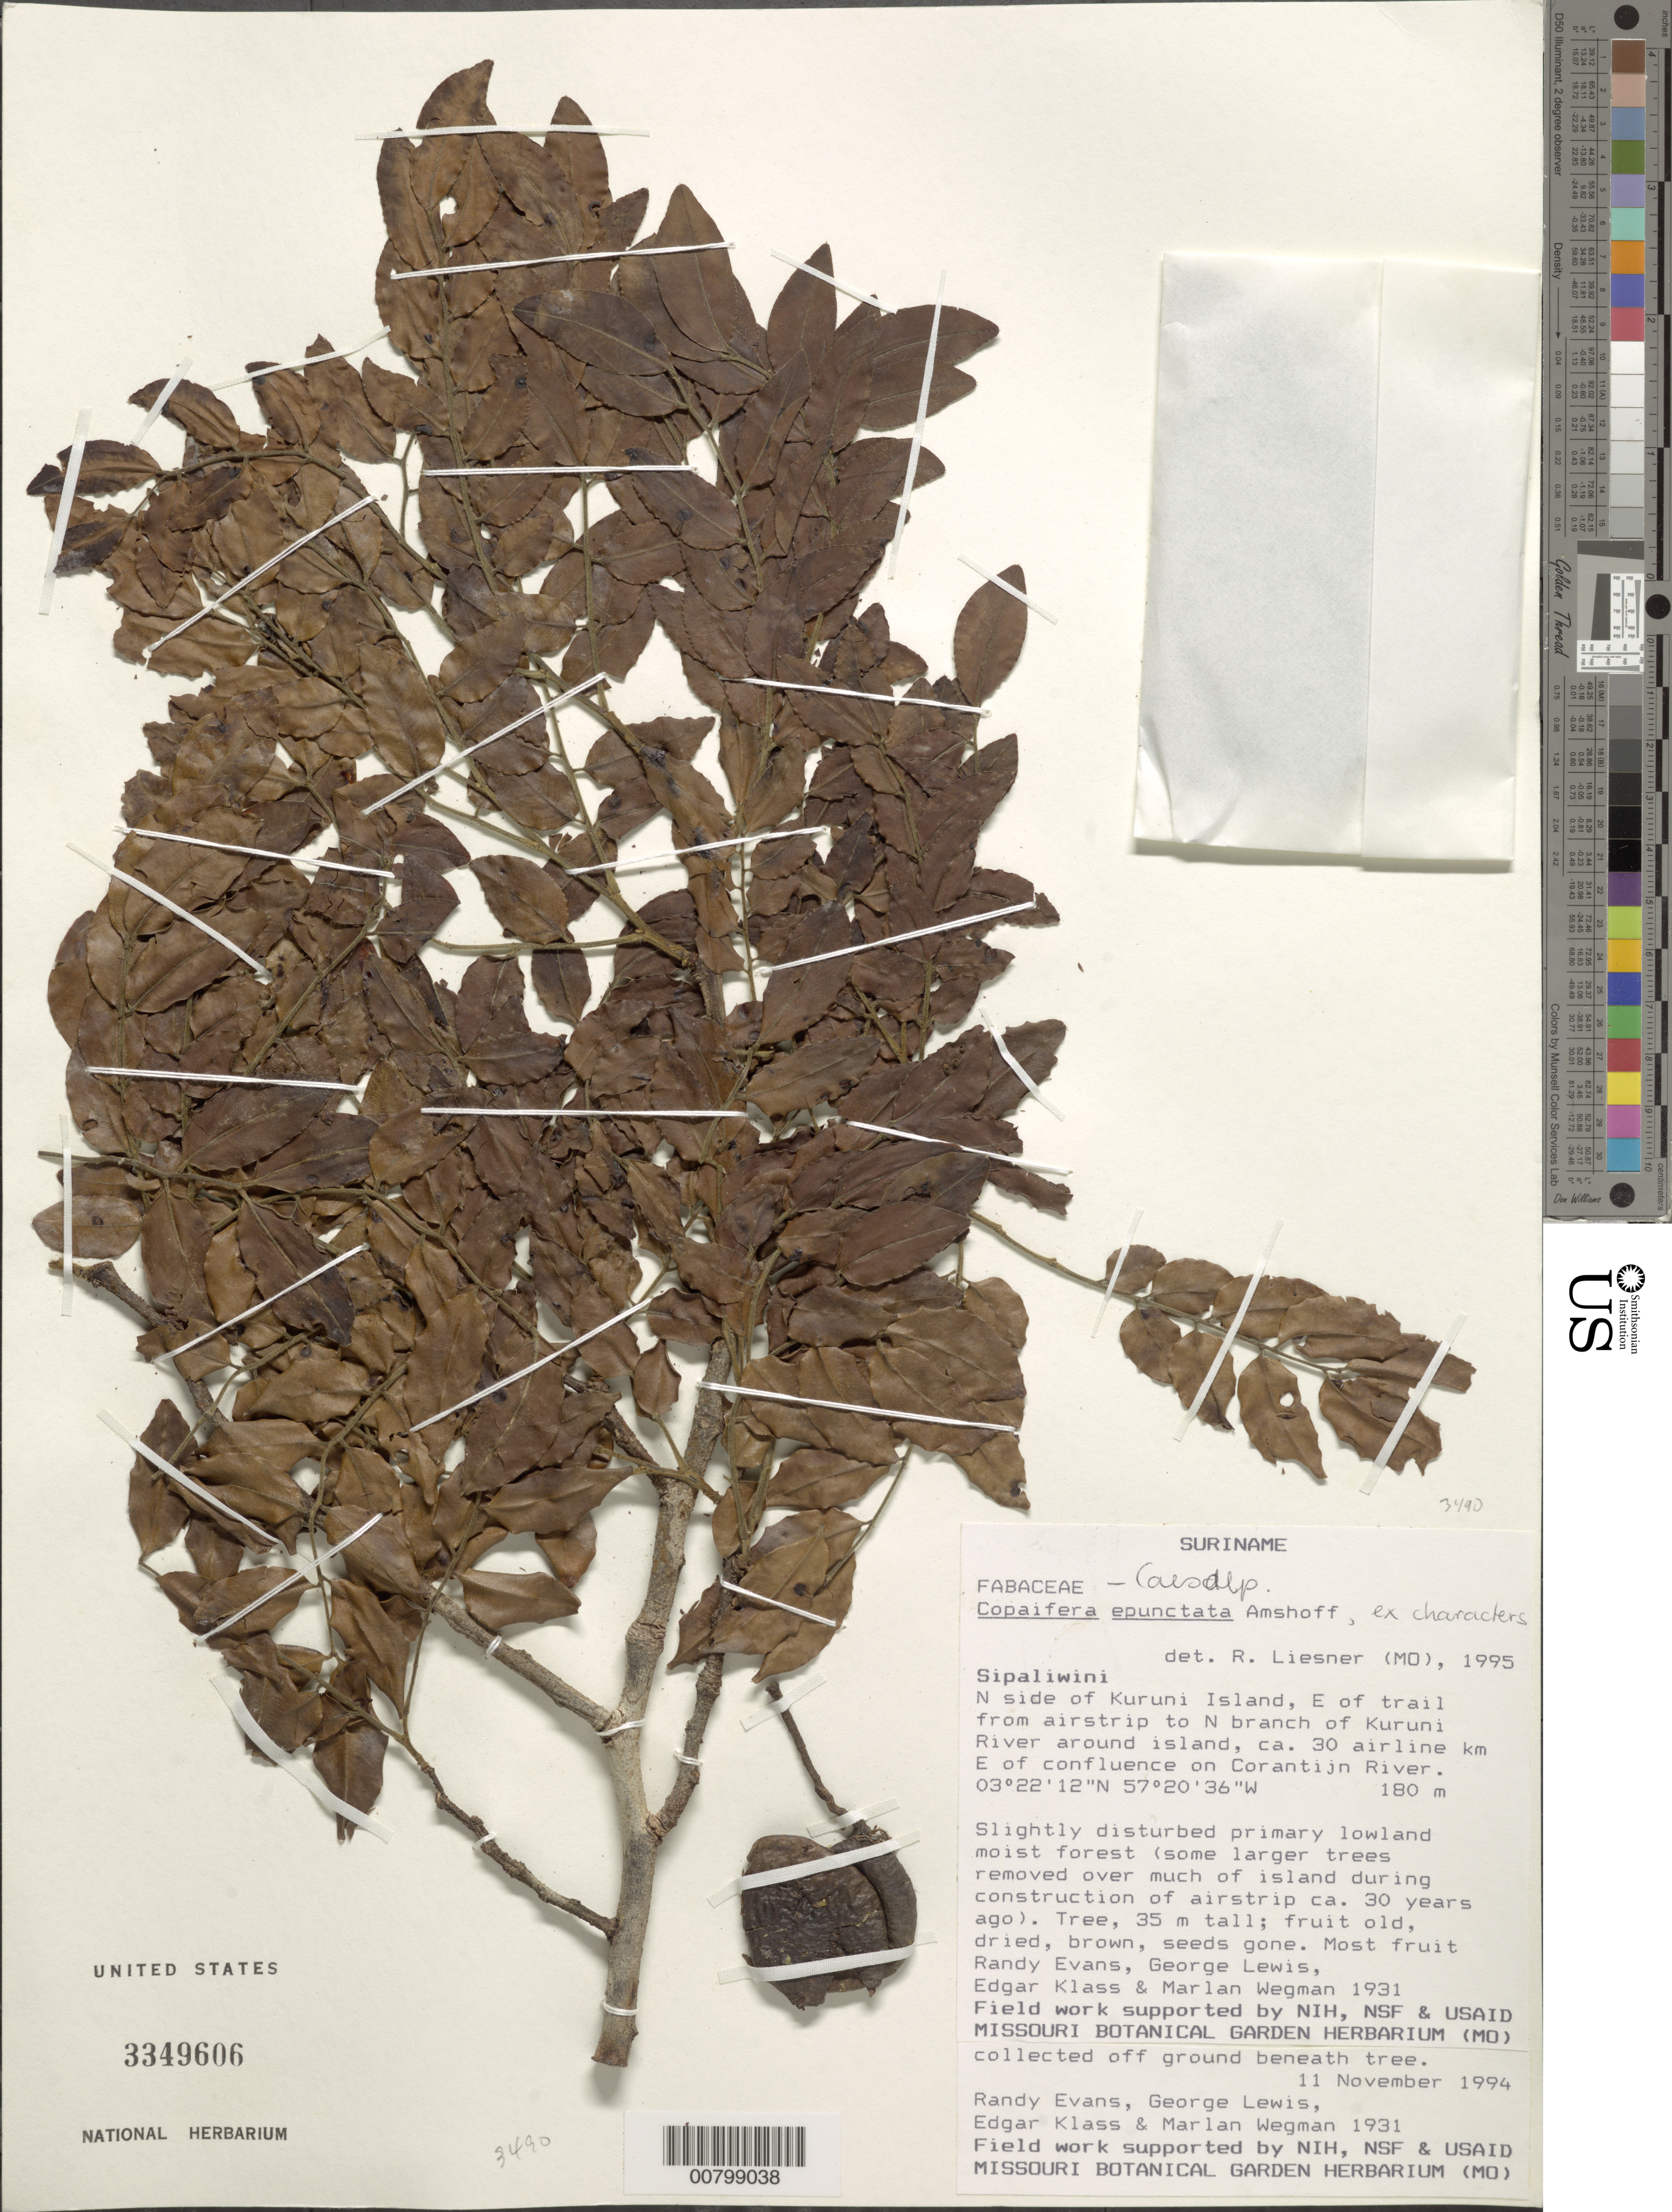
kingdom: Plantae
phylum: Tracheophyta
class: Magnoliopsida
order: Fabales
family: Fabaceae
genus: Copaifera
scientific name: Copaifera epunctata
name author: Amshoff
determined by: Liesner, R. L.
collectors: R. Evans, G. Lewis, E. Klass & M. Wegman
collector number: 1931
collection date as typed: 11-Nov-94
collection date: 1994-11-11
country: Suriname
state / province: Sipaliwini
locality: Kuruni Island, N side, E of trail from airstrip to N branch of Kuruni R., ca 30 airline km E of confluence on Corantijn R.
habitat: Slightly disturbed primary lowland moist forest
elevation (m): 180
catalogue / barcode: US 3349606